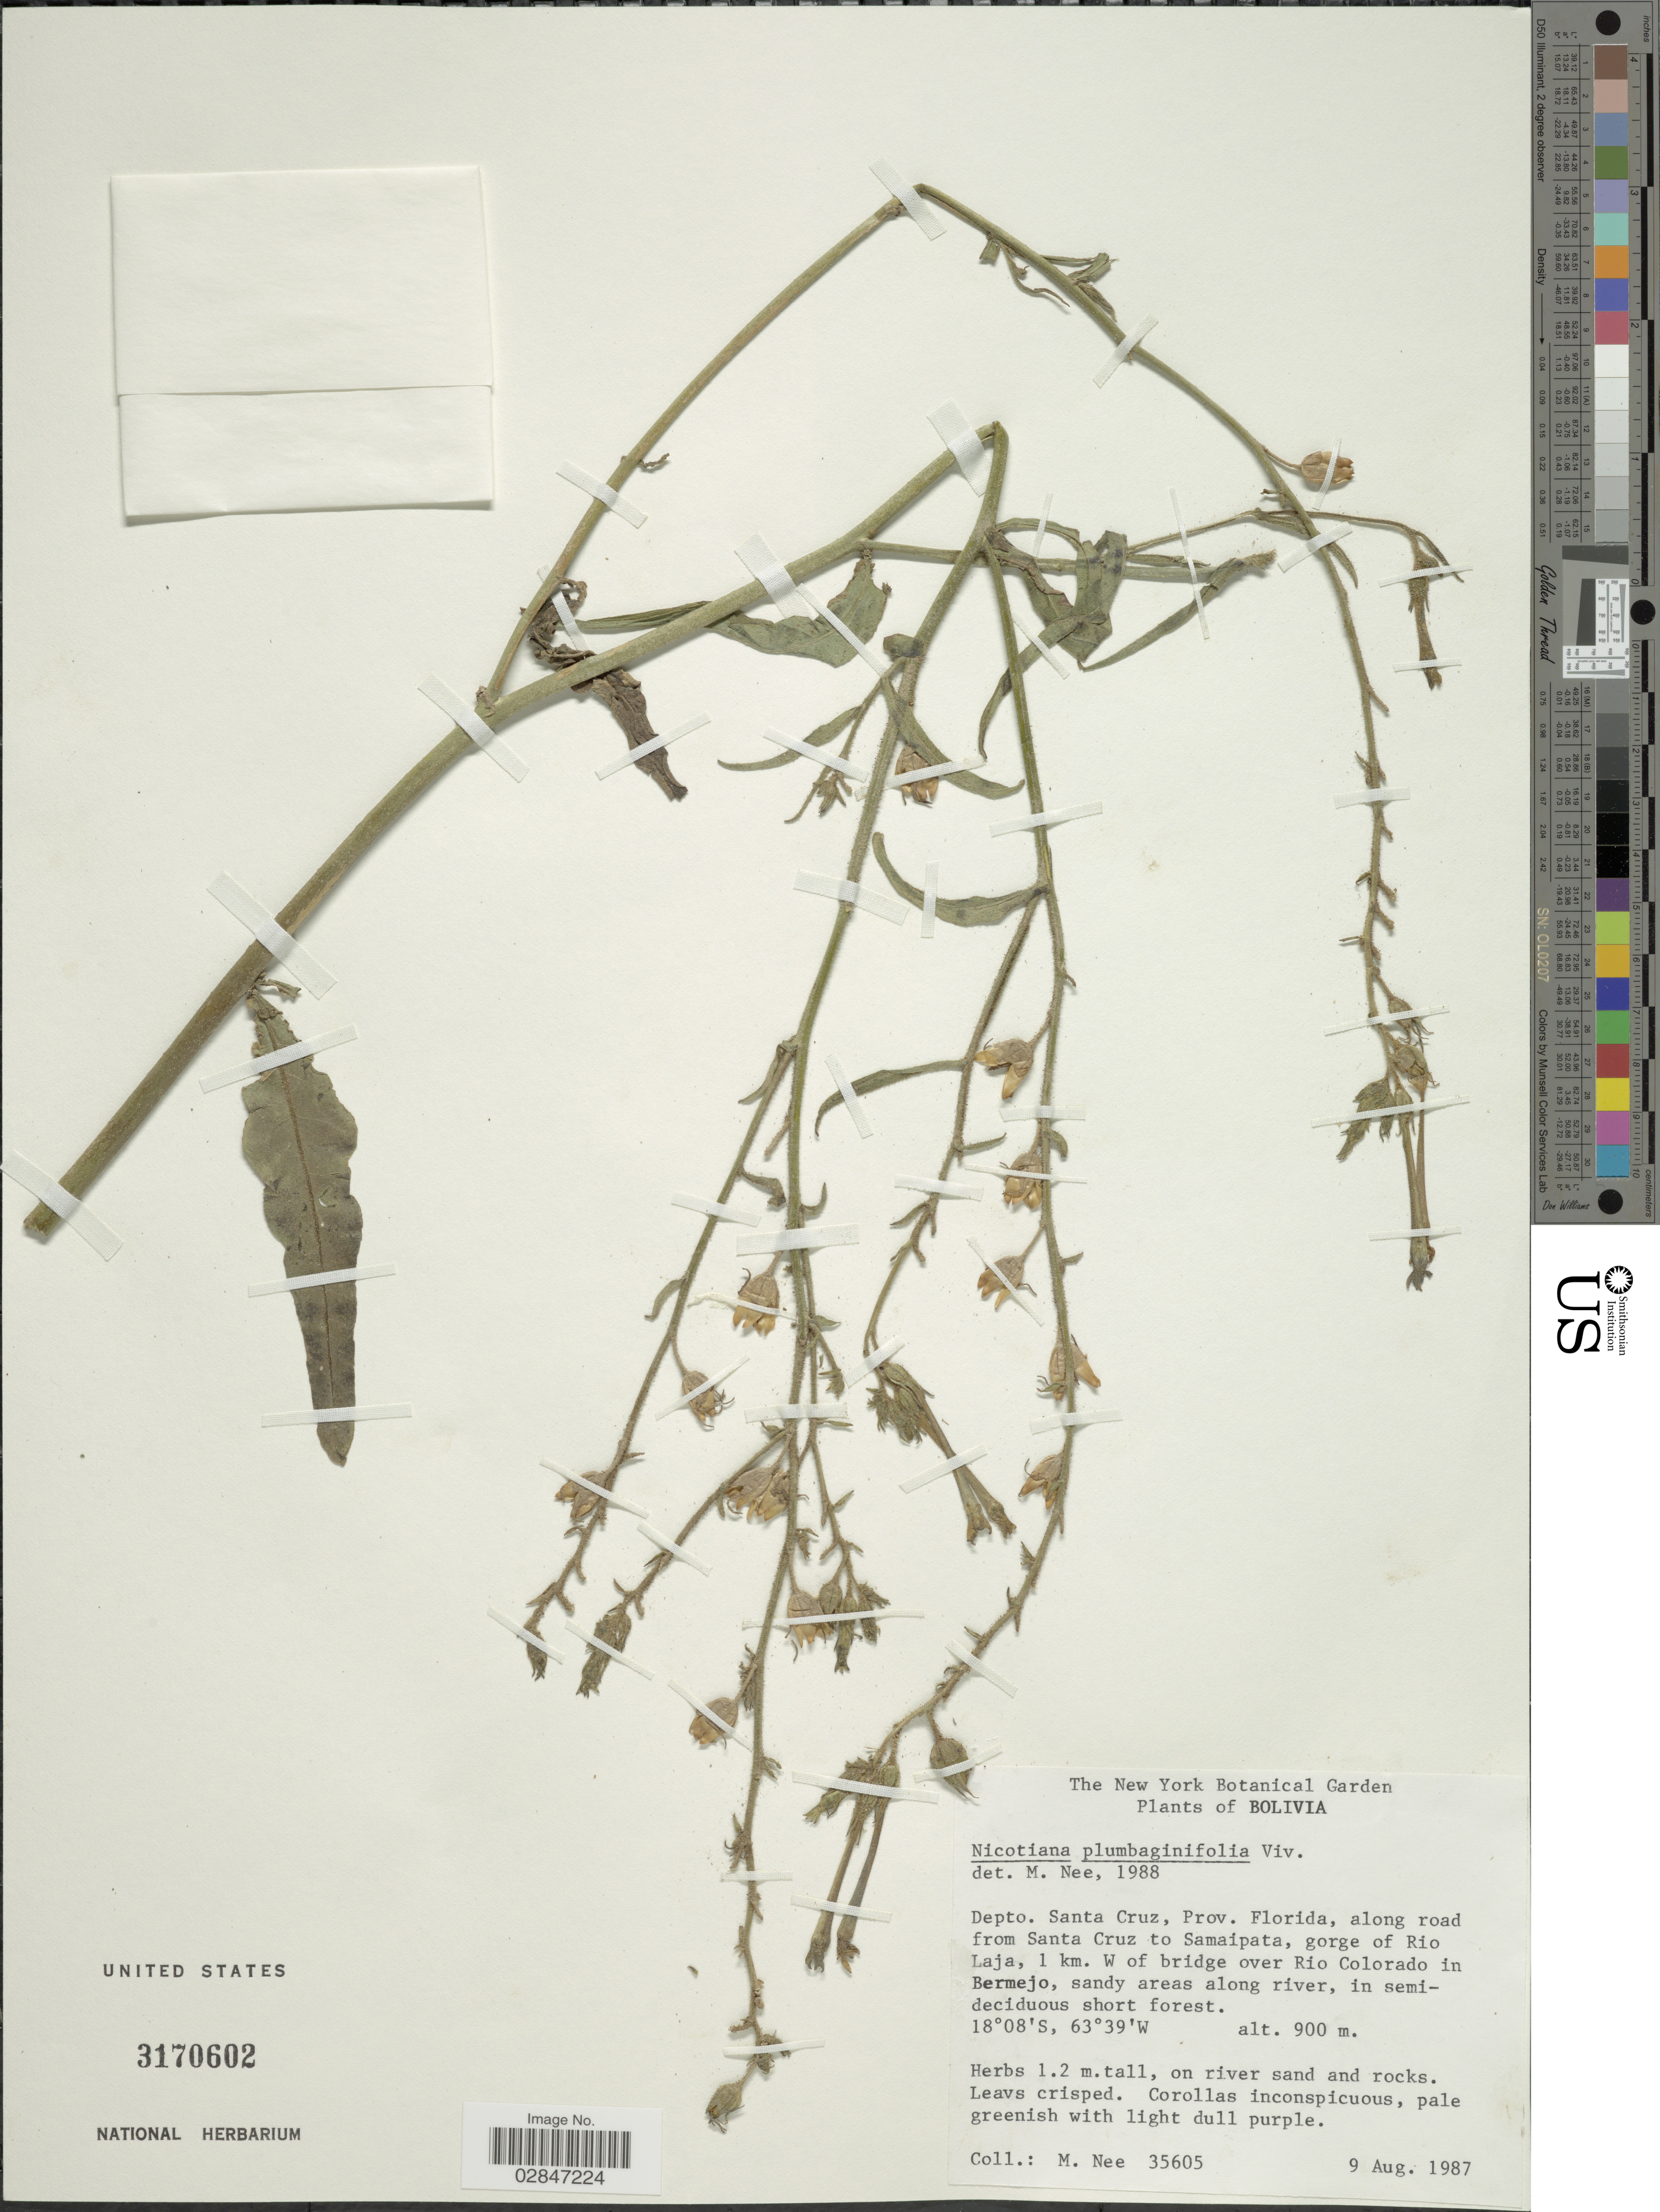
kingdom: Plantae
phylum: Tracheophyta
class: Magnoliopsida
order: Solanales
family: Solanaceae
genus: Nicotiana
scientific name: Nicotiana plumbaginifolia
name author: Viv.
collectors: M. Nee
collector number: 35605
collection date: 1987-08-09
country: Bolivia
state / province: Santa Cruz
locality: Depto. Santa Cruz, Prov. Florida, along road from Santa Cruz to Samaipata, gorge of Rio Laja, 1 km. W of bridge over Rio Colorado in Bermejo, sandy areas along river.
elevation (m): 900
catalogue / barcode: US 3170602